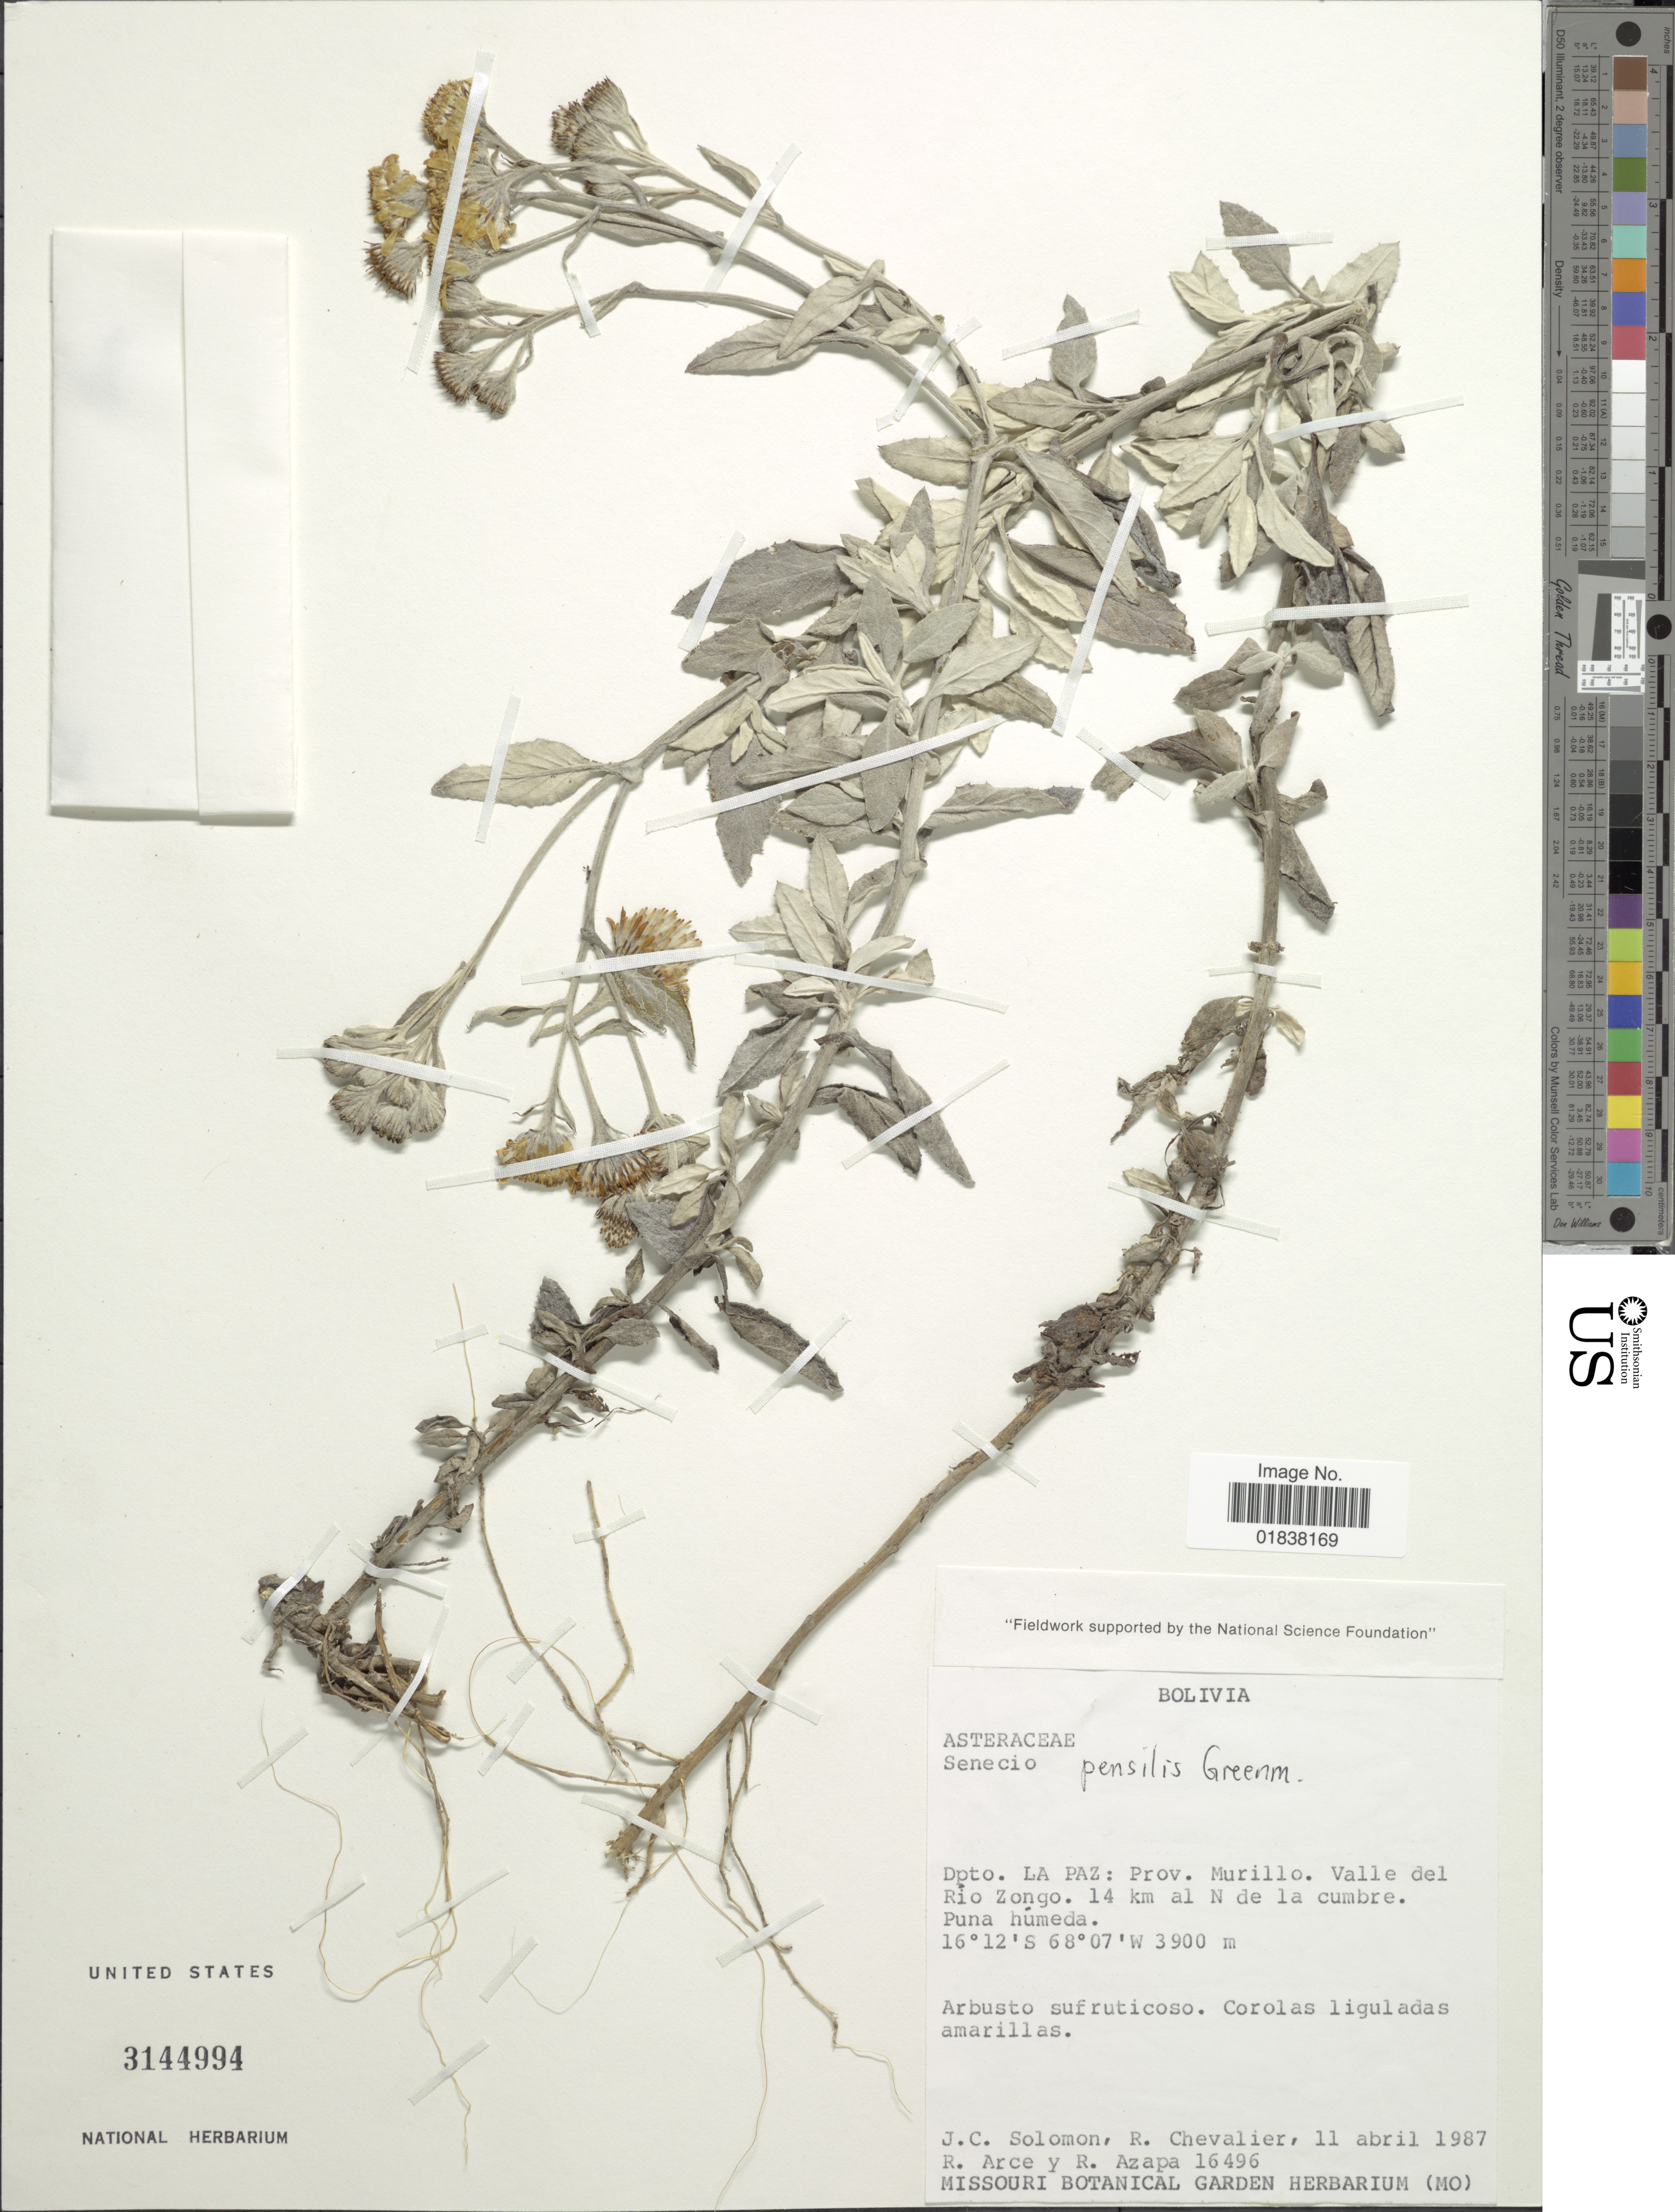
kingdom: Plantae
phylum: Tracheophyta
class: Magnoliopsida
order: Asterales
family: Asteraceae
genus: Senecio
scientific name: Senecio pensilis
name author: Greenm.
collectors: J. C. Solomon, R. C. Chevalier, R. Arce & R. Azapa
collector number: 16496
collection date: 1987-04-11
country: Bolivia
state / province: La Paz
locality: Prov. Murillo, Valle de Rio Zongo, 14 km al N de la Cumbre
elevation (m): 3900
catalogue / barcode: US 3144994